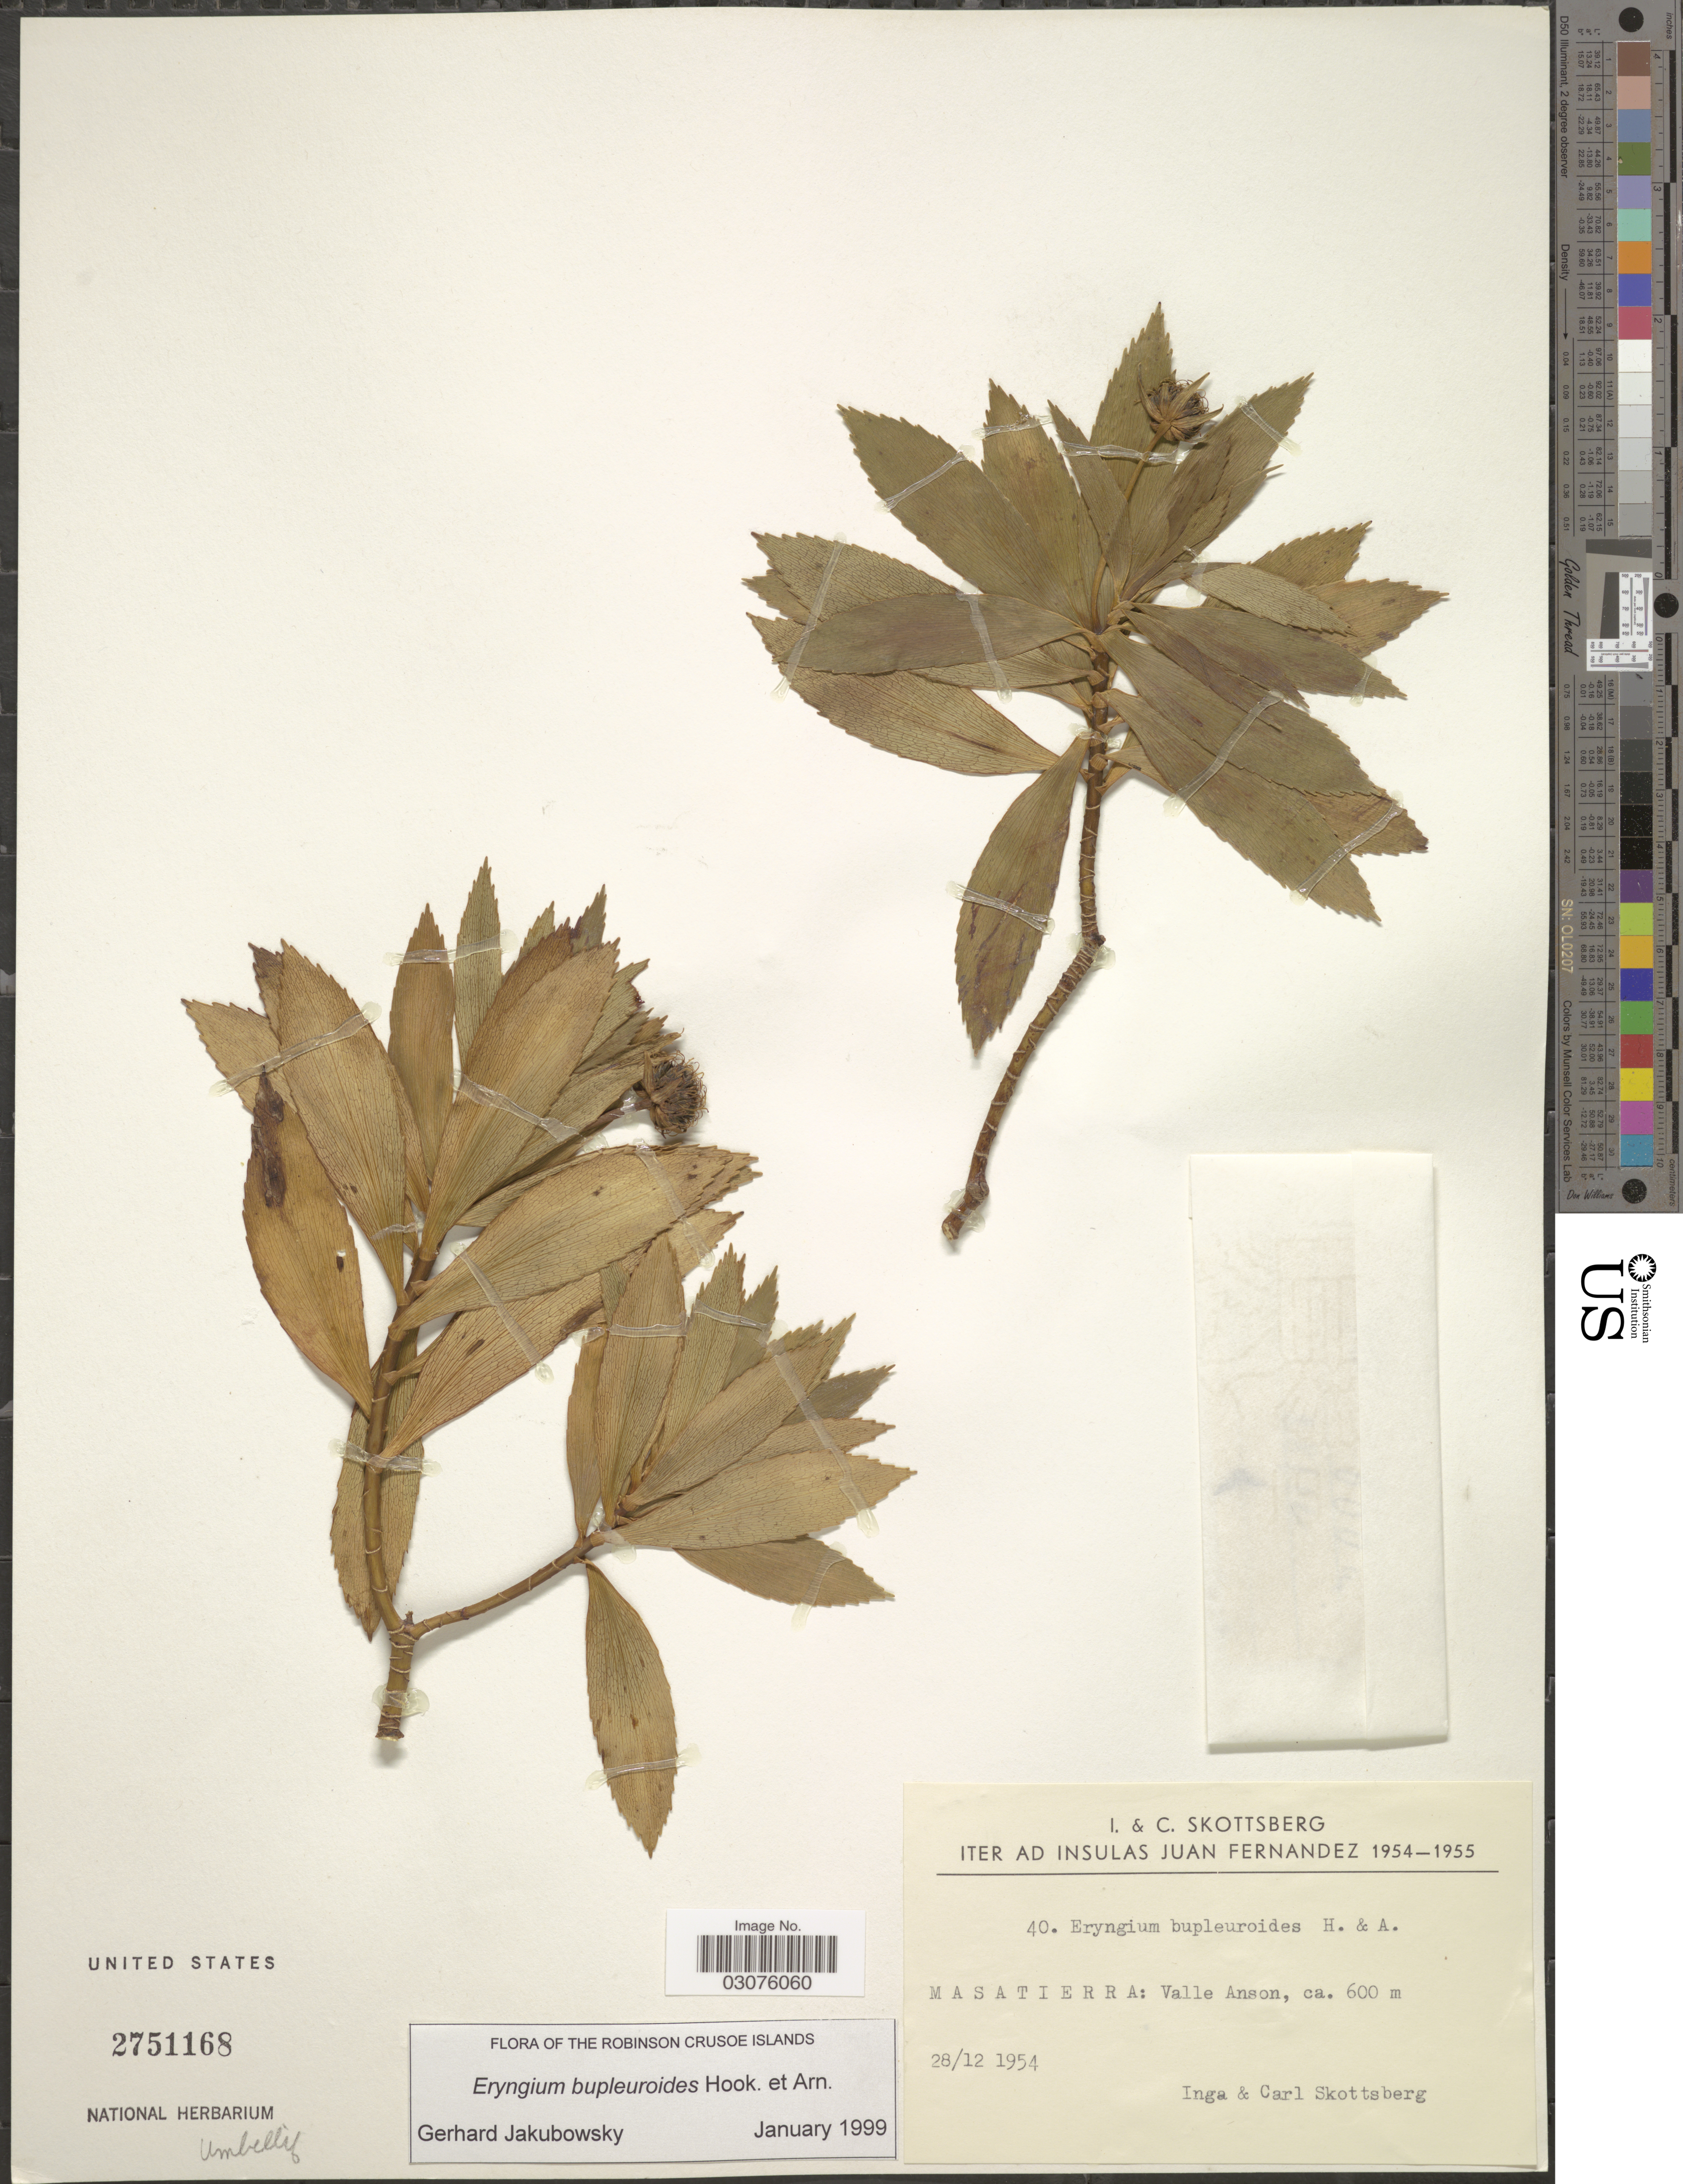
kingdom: Plantae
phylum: Tracheophyta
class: Magnoliopsida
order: Apiales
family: Apiaceae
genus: Eryngium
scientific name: Eryngium bupleuroides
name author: Hook. & Arn.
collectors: I. Skottsberg & C. Skottsberg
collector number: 40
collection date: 1954-12-28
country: Chile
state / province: Valparaíso (V)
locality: Iter ad Insulas Juan Fernandez. Masatierra: Valle Anson.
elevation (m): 600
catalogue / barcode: US 2751168